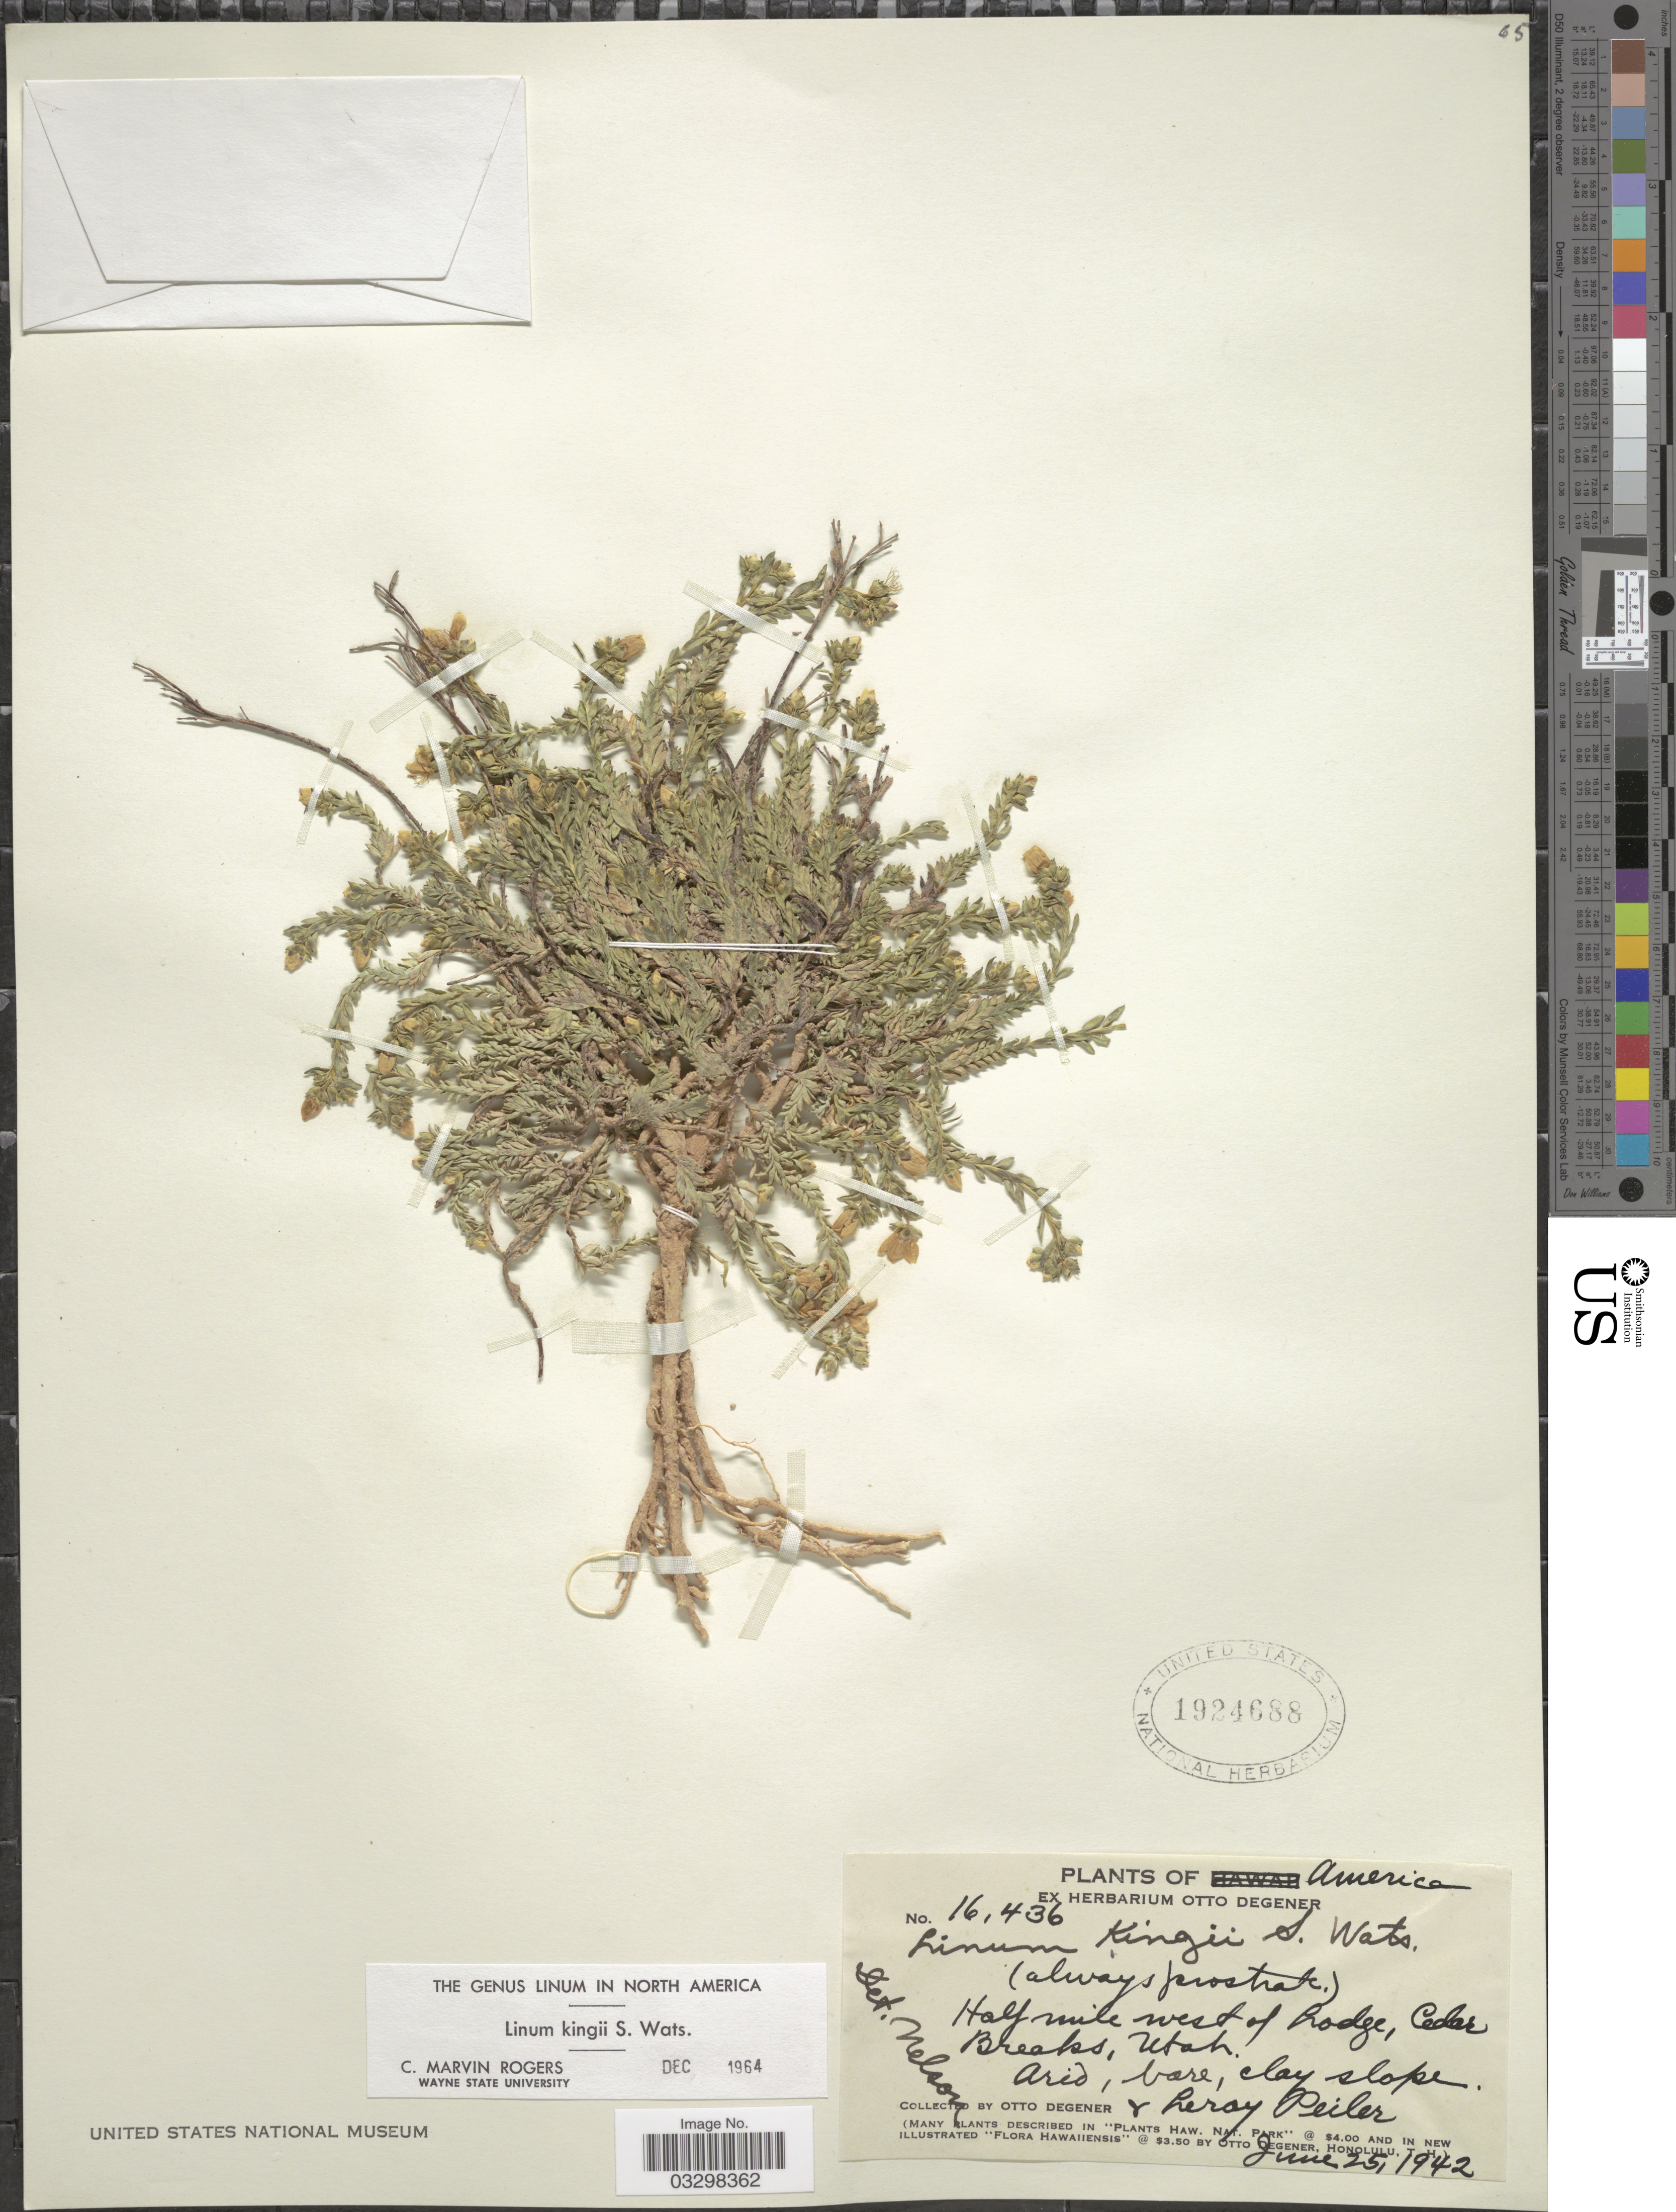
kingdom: Plantae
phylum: Tracheophyta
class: Magnoliopsida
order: Apiales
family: Apiaceae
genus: Selinum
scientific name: Selinum kingii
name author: S. Watson in C. King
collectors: O. Degener & L. Peiler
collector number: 16436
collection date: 1942-06-25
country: United States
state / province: Utah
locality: Half mile west of Lodge, Cedar Breaks.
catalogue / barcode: US 1924688